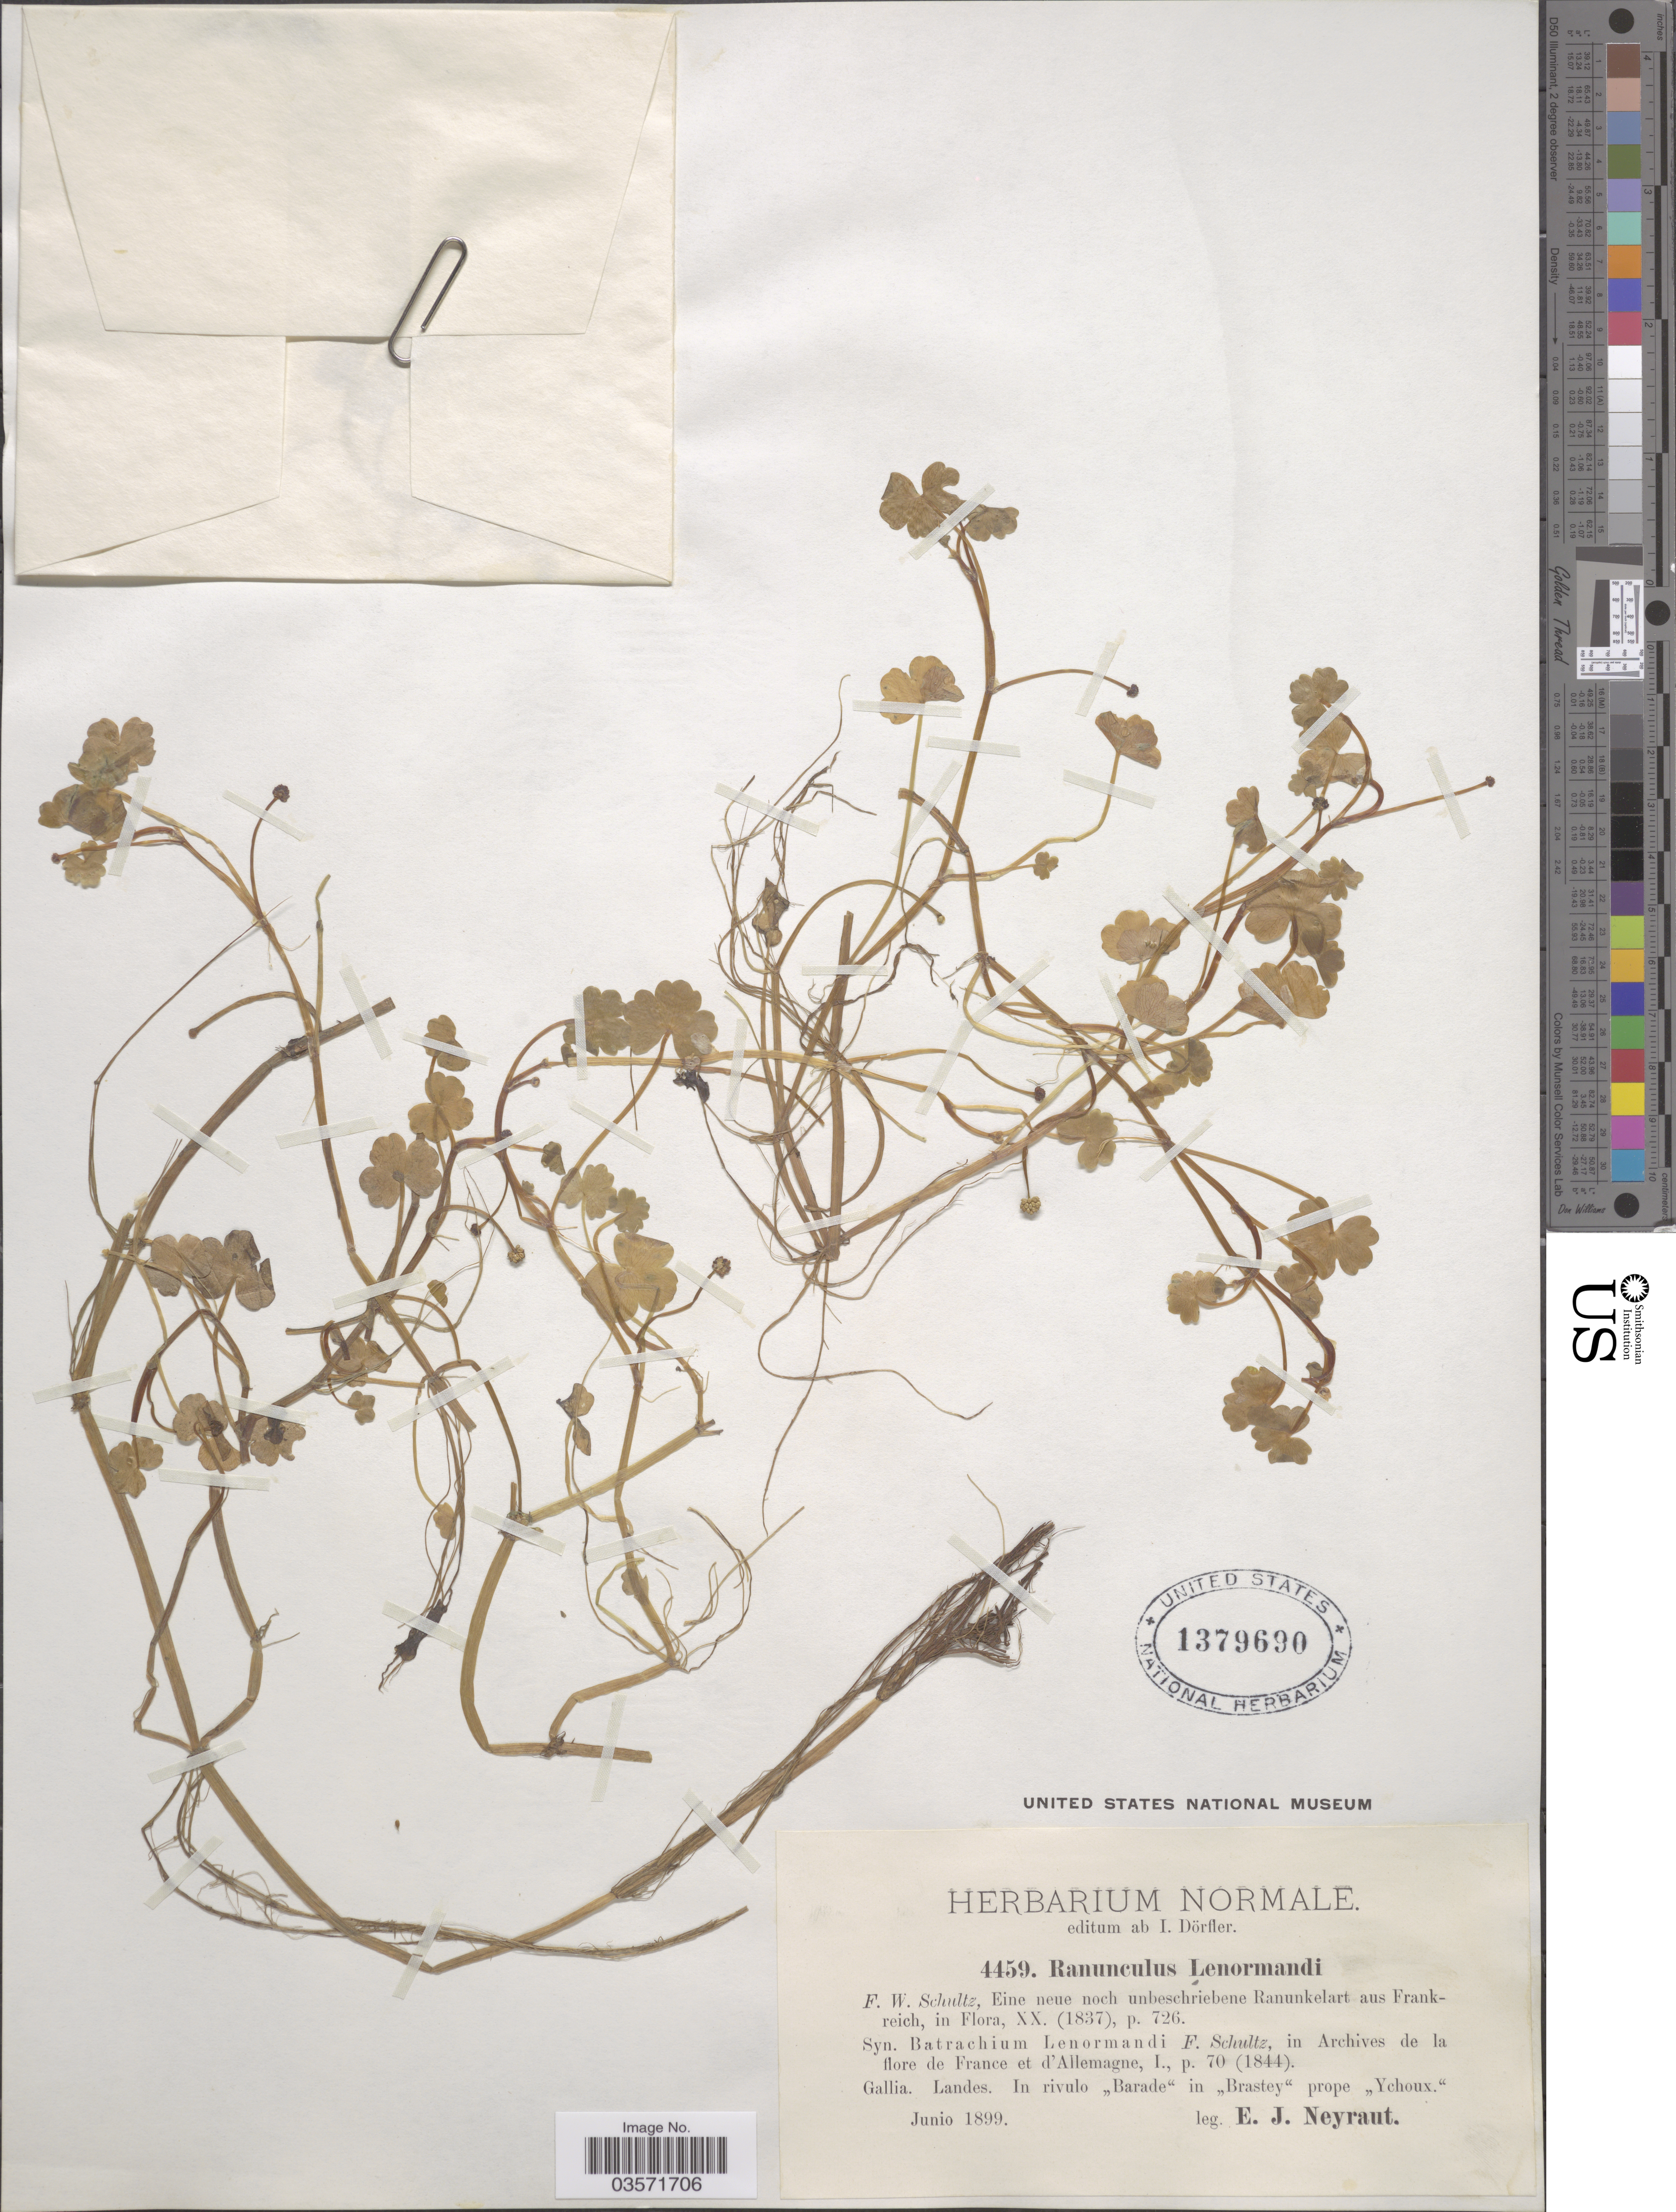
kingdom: Plantae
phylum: Tracheophyta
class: Magnoliopsida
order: Ranunculales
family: Ranunculaceae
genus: Ranunculus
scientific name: Ranunculus omiophyllus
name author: Ten.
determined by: Strong, Mark T., (BOT), Smithsonian Institution - National Museum of Natural History (UNITED STATES)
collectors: E. Neyraut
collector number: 4459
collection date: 1899-06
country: France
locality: France et d'Allemagne. [unsure placement] Gallia. Landes. In rivulo "Barade" in "Brastey" prope "Ychoux".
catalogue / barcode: US 1379690